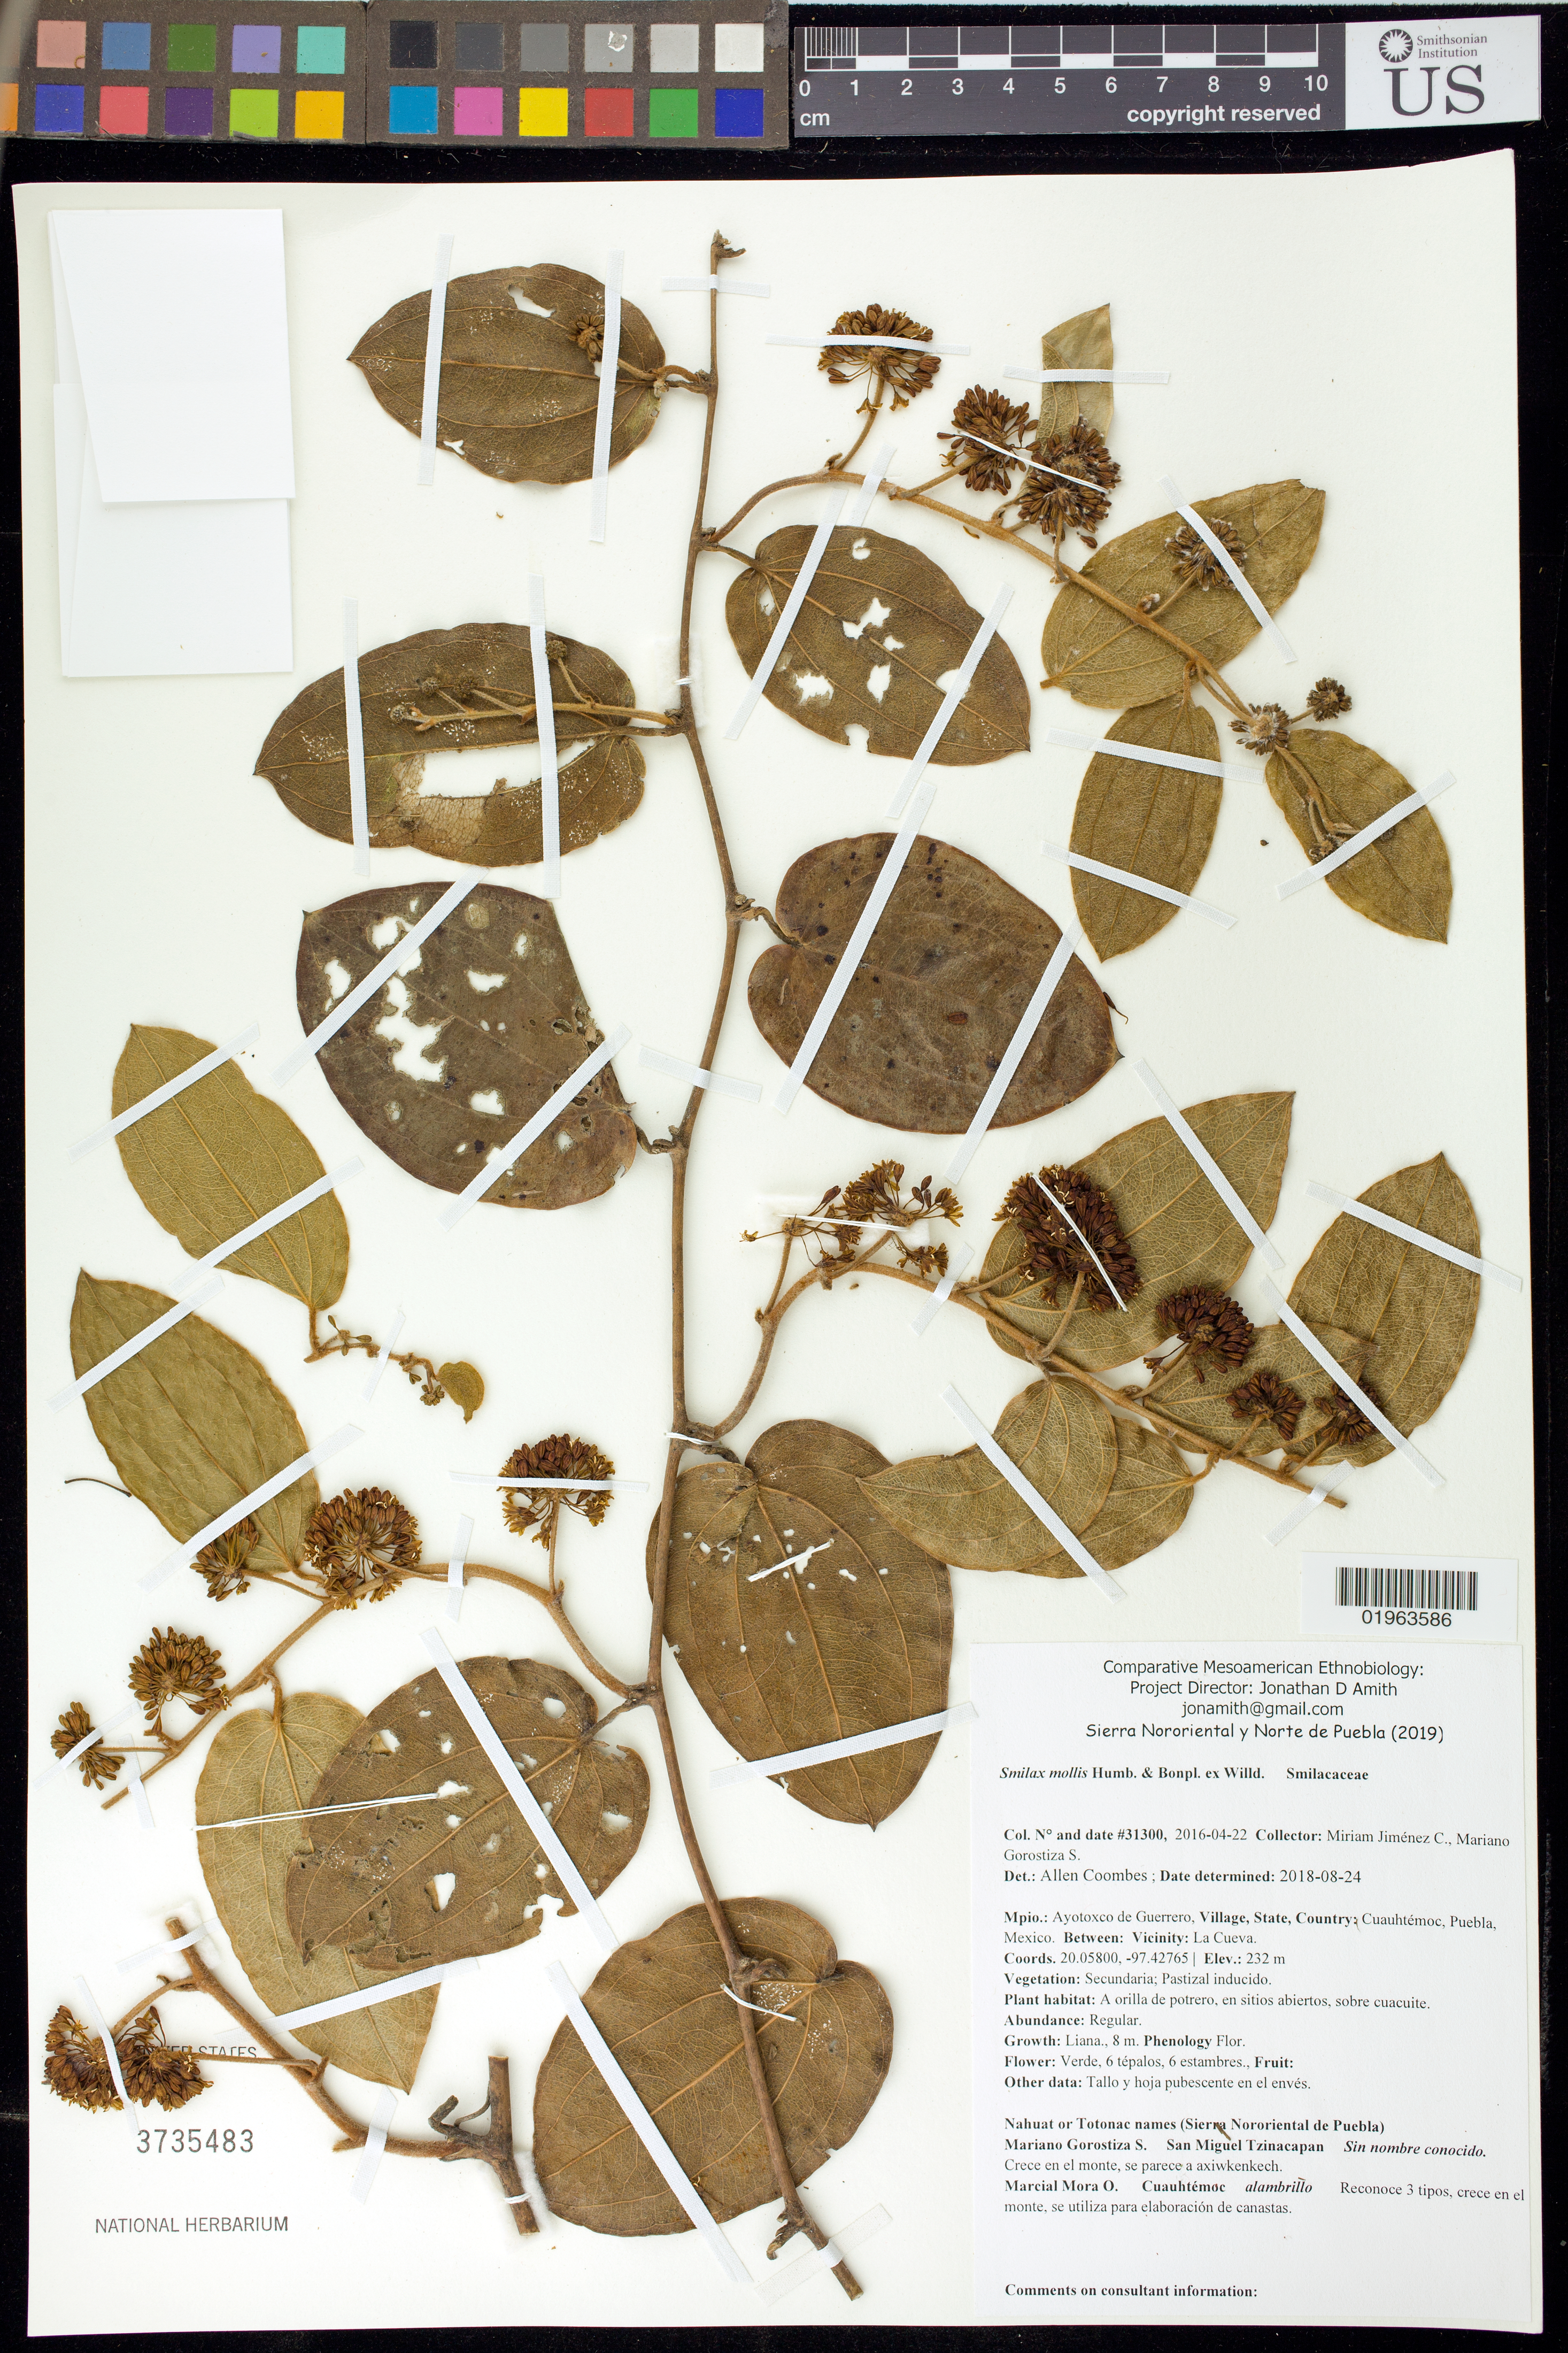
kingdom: Plantae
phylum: Tracheophyta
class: Liliopsida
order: Liliales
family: Smilacaceae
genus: Smilax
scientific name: Smilax mollis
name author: Humb. & Bonpl. ex Willd.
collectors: M. Jimenez & M. Salazar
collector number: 31300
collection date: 2016-04-22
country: Mexico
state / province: Puebla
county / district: Ayotoxco de Guerrero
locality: Guauhtemoc, La Cueva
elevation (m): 232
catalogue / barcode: US 3735483